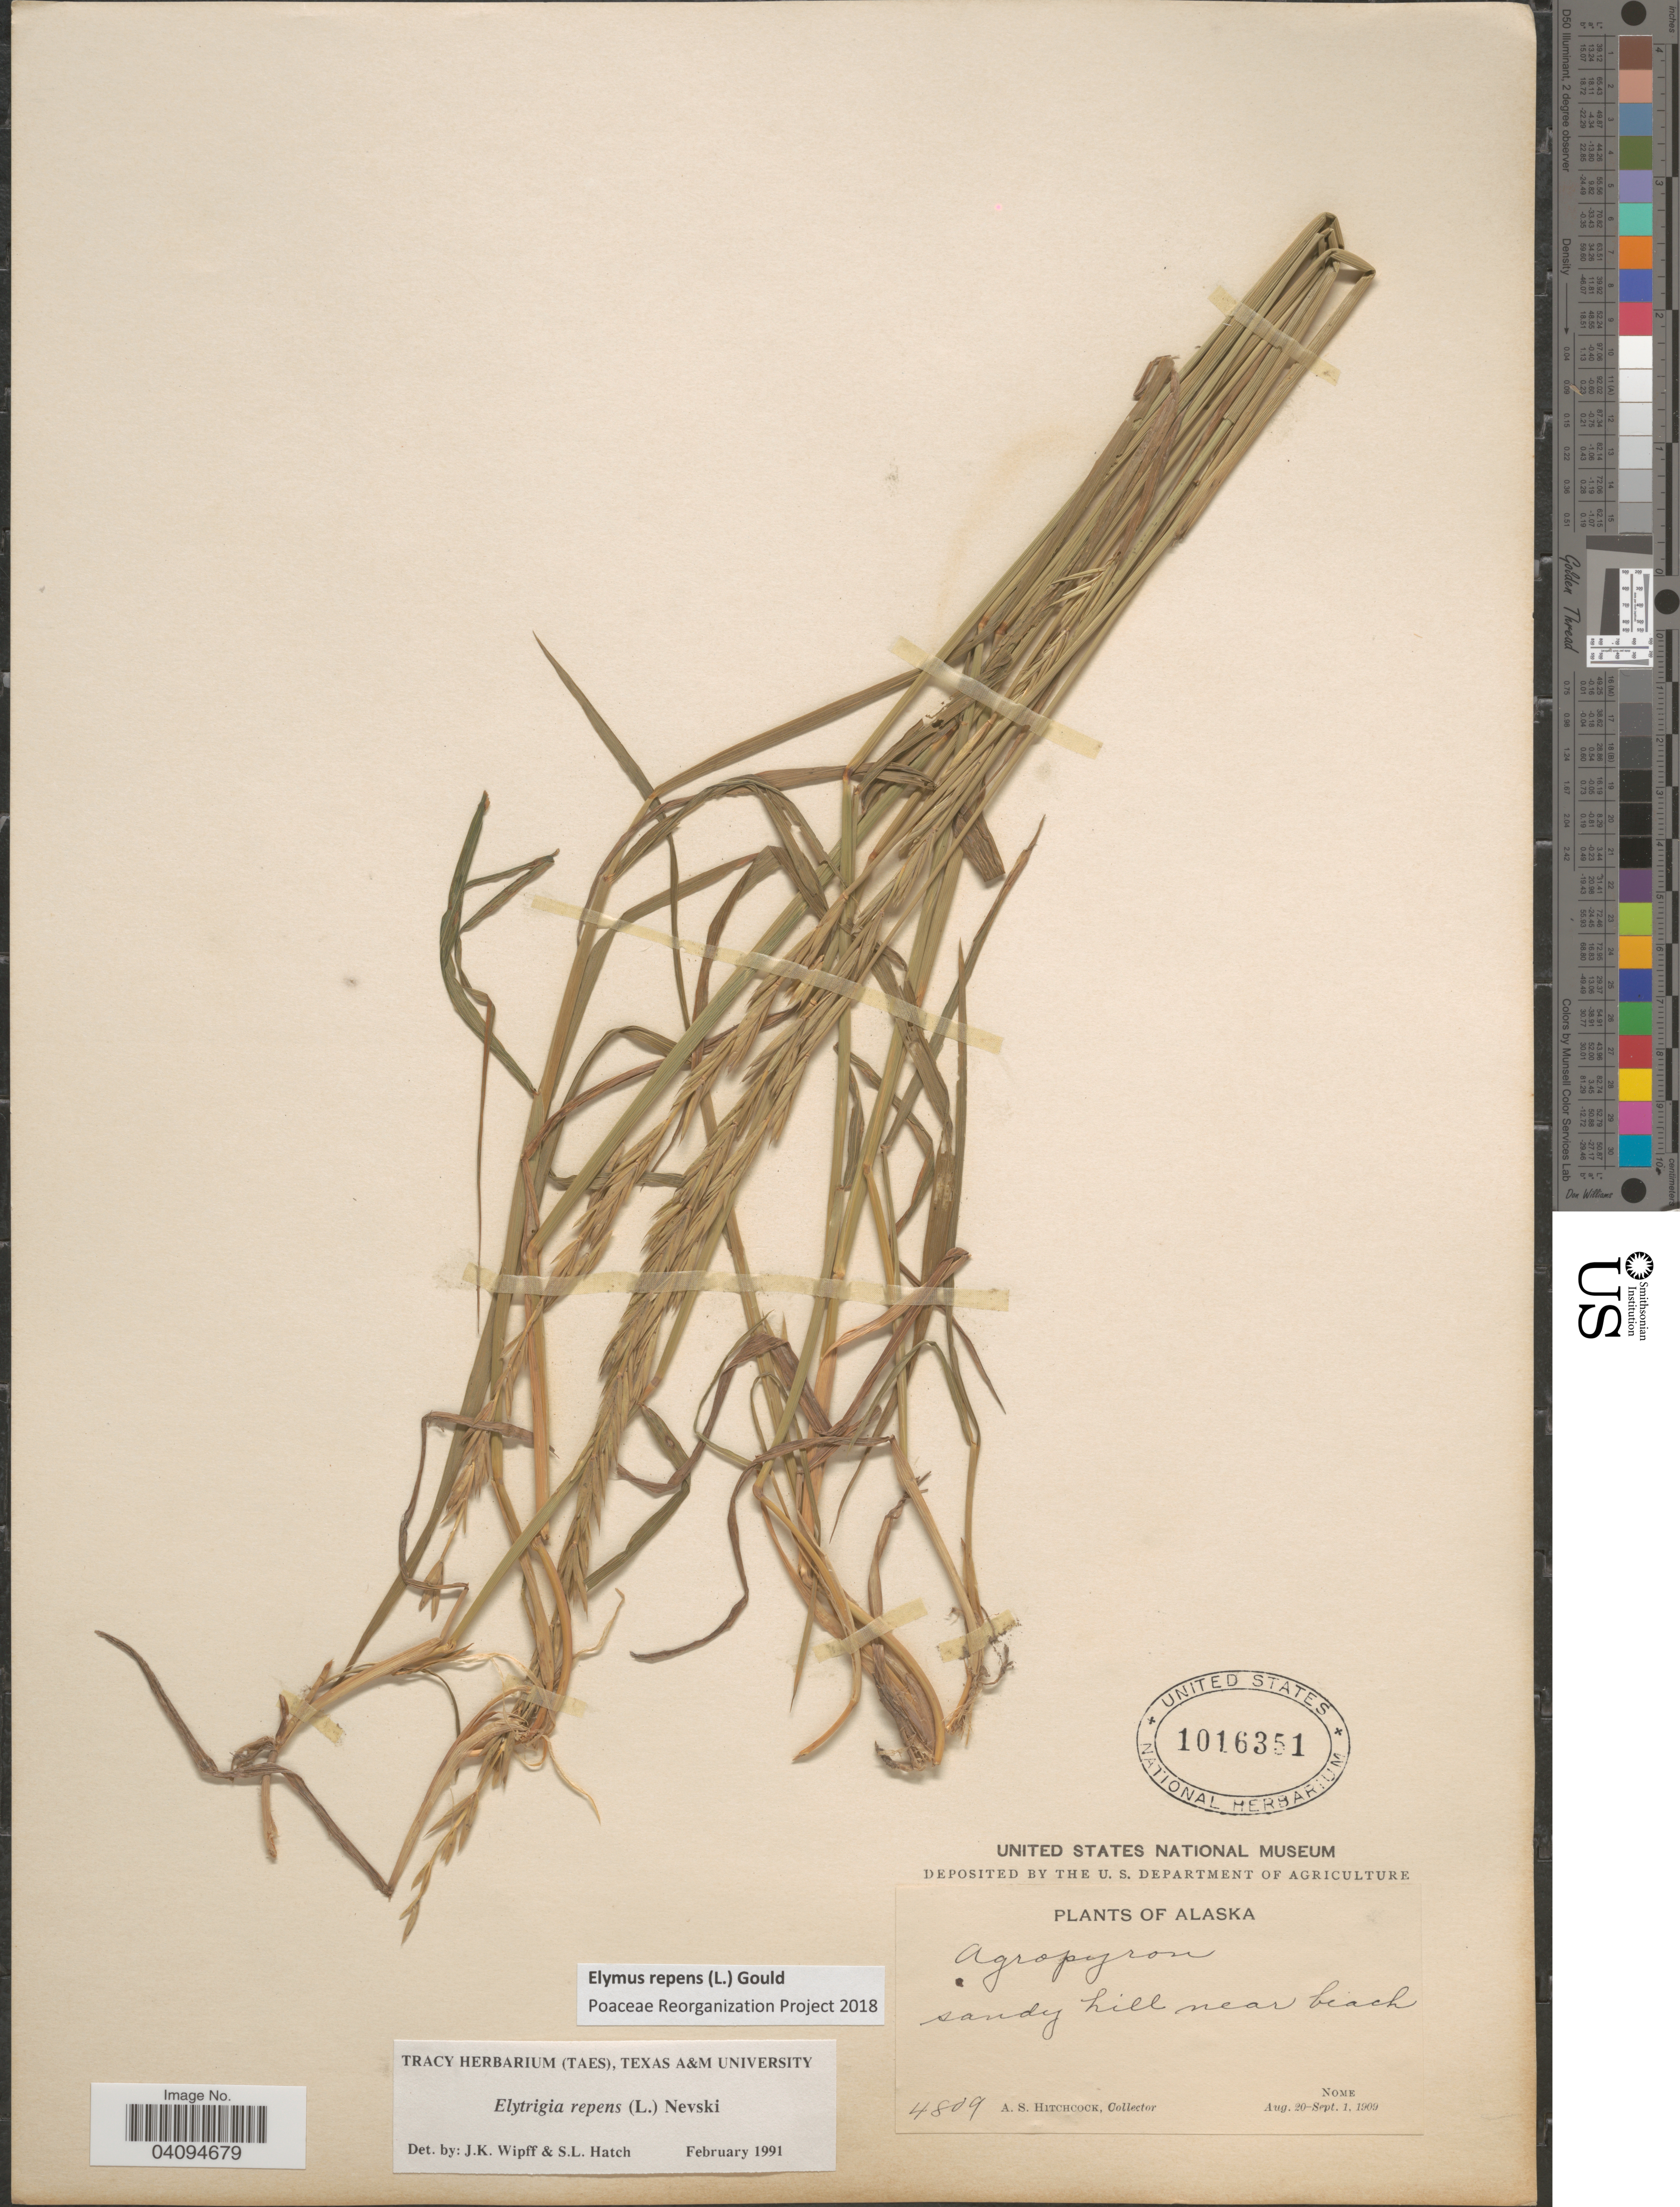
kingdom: Plantae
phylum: Tracheophyta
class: Liliopsida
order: Poales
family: Poaceae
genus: Elymus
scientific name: Elymus repens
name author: (L.) Gould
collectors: A. S. Hitchcock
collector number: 4809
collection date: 1909-08-20/1909-09-01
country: United States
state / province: Alaska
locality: Sandy hill near beach. Nome.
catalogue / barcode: US 1016351